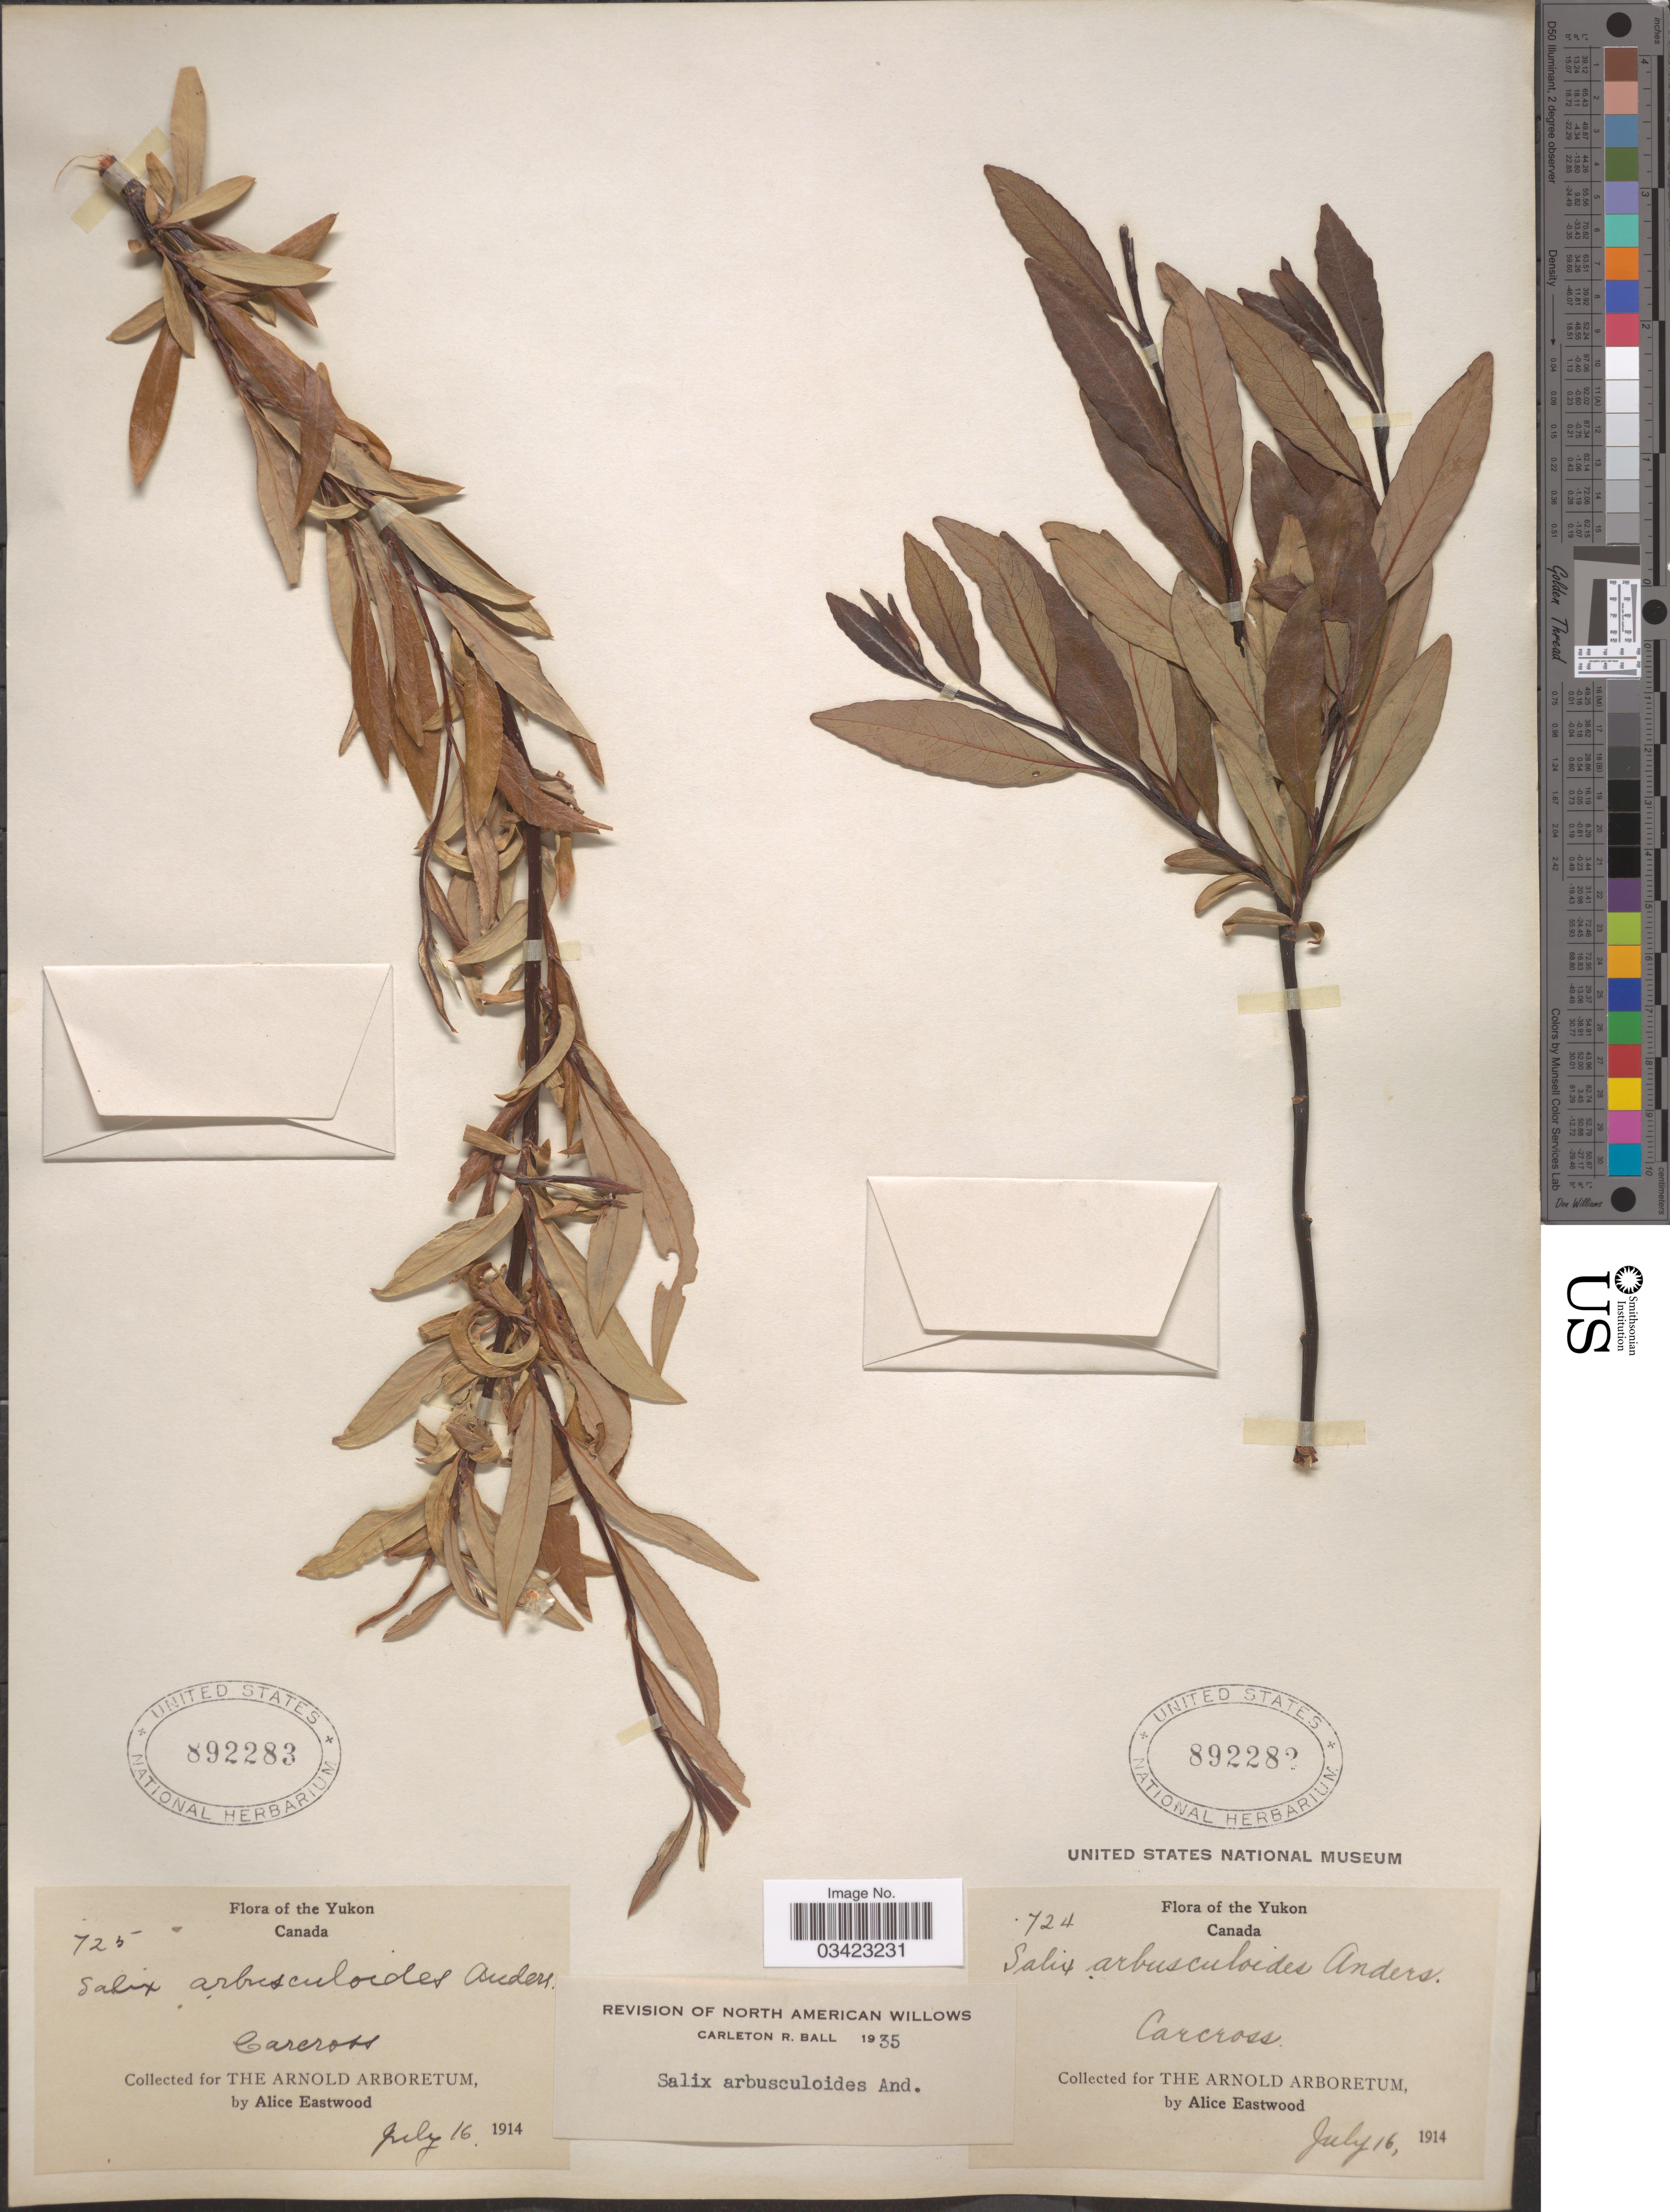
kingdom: Plantae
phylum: Tracheophyta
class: Magnoliopsida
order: Malpighiales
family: Salicaceae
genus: Salix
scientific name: Salix arbusculoides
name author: Andersson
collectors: A. Eastwood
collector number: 725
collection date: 1914-07-16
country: Canada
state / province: Yukon Territory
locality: Yukon. Carcross.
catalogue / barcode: US 892283